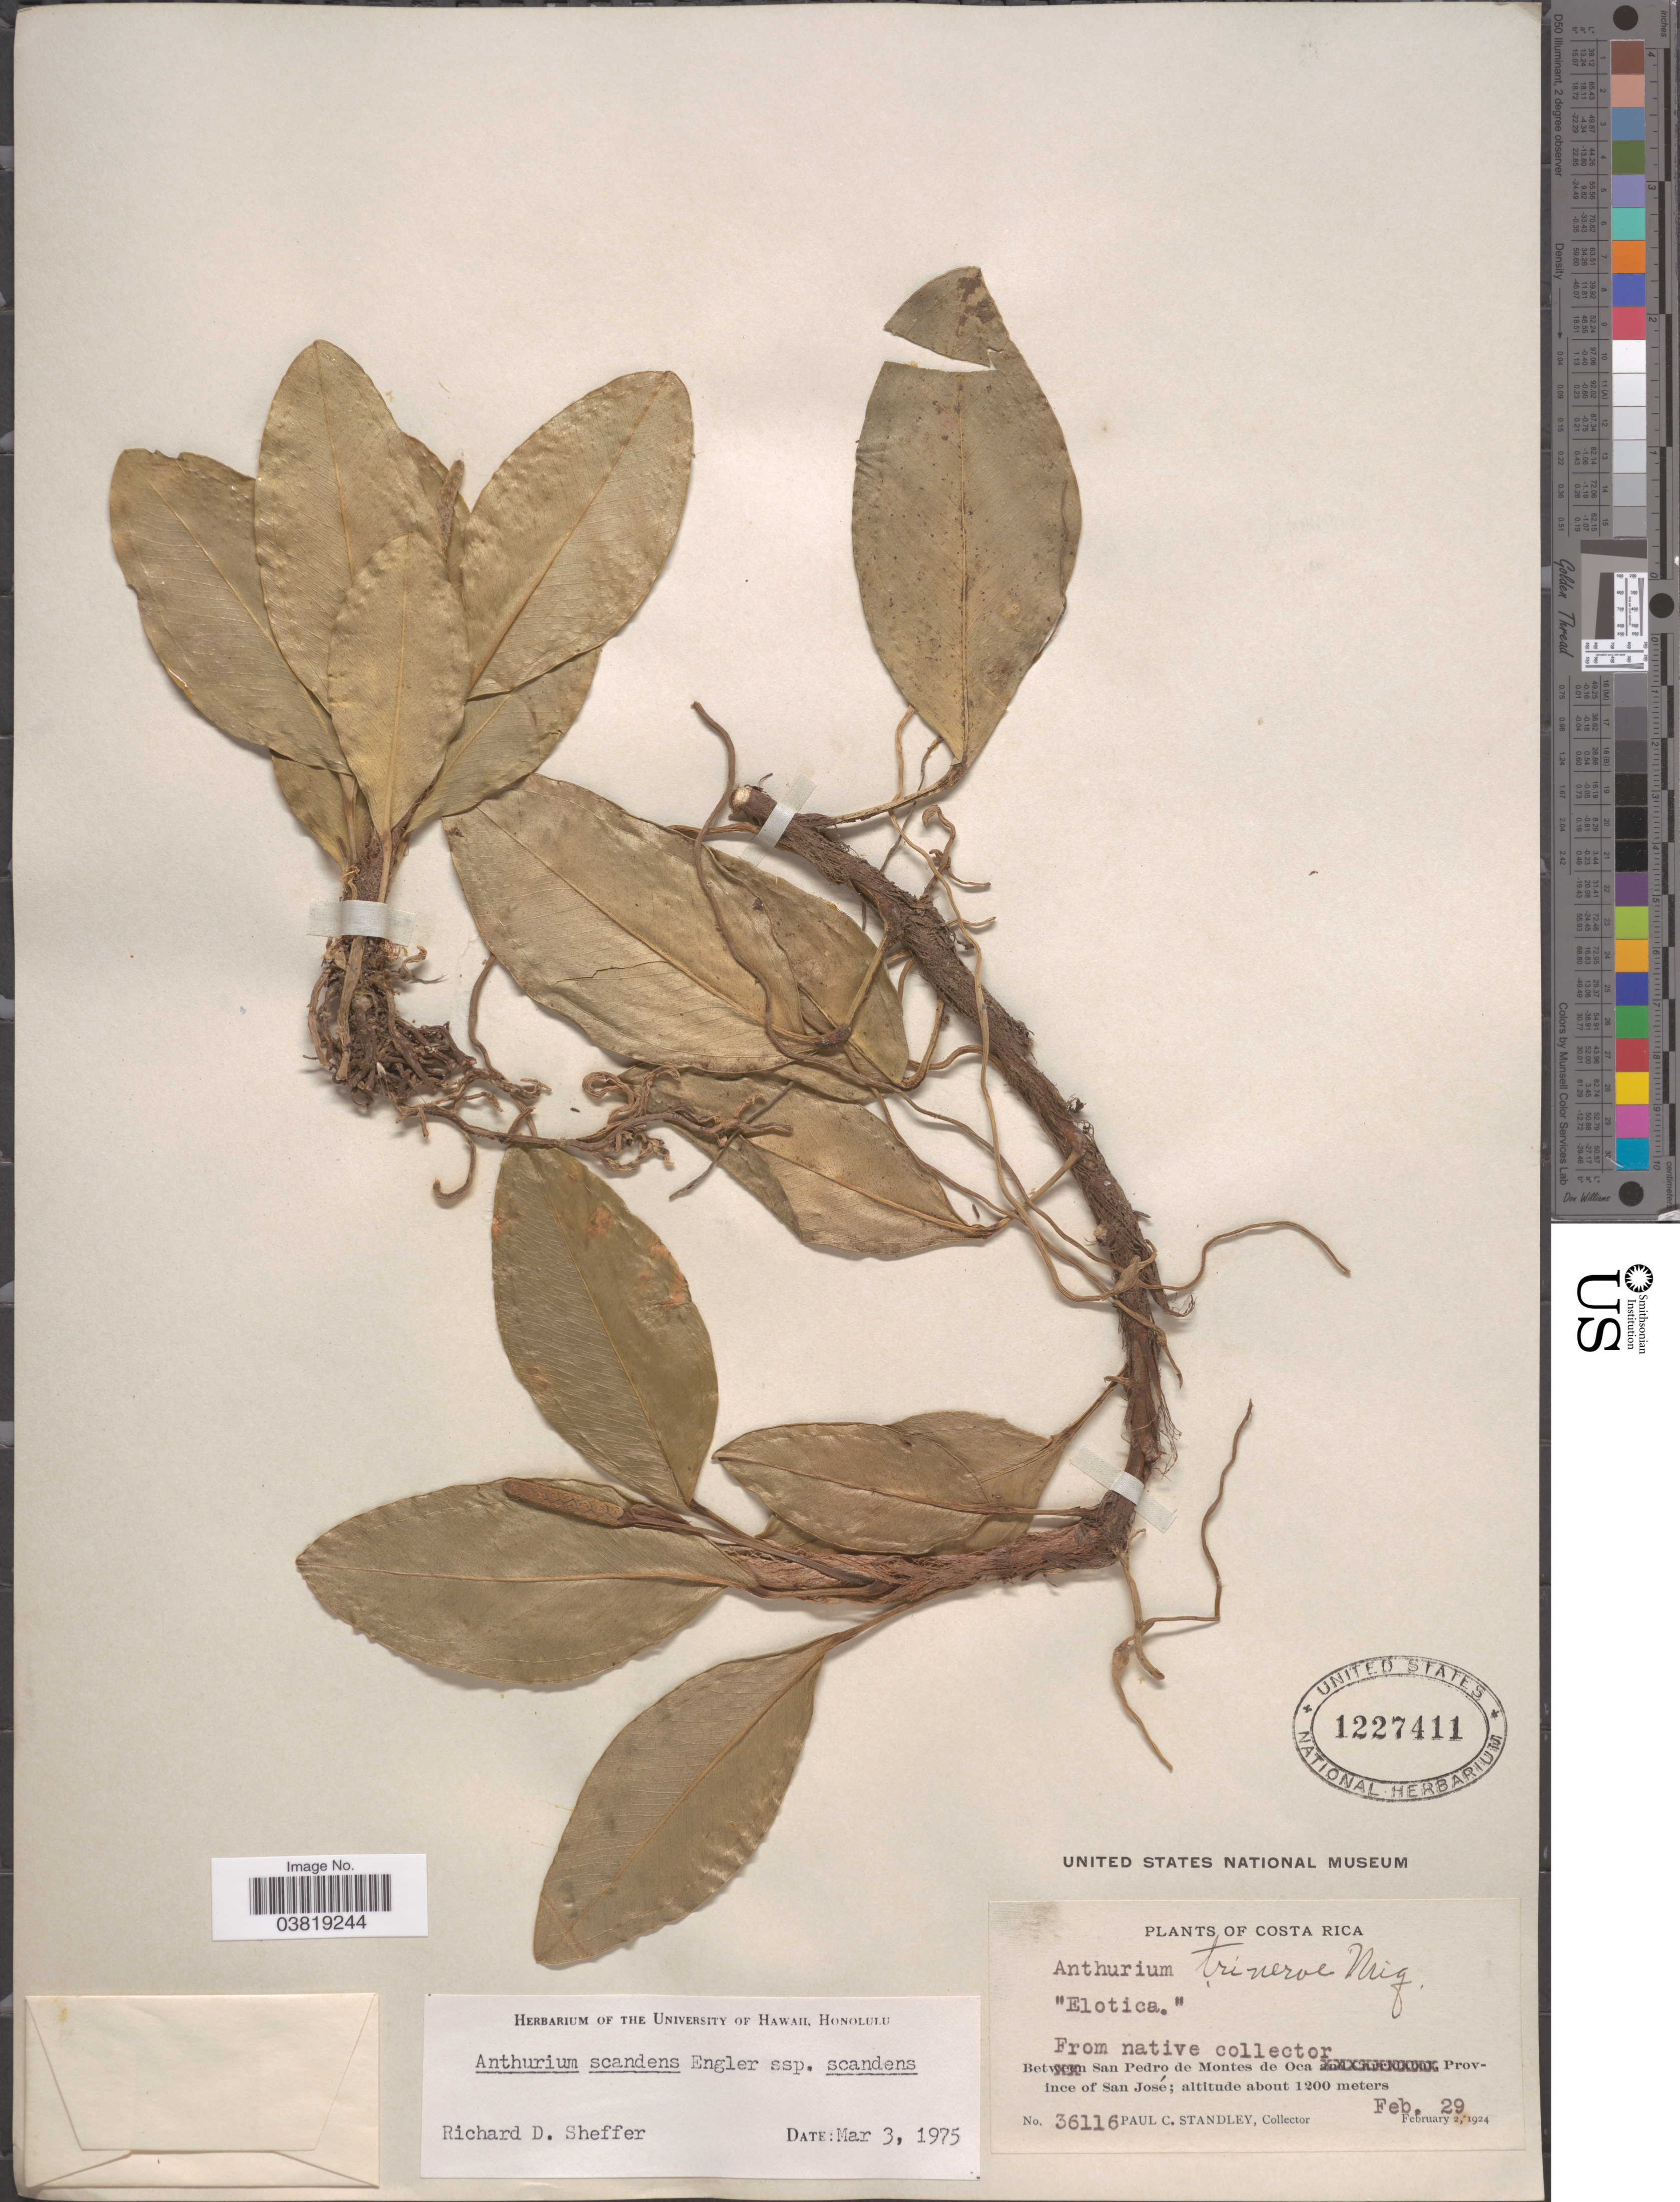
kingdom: Plantae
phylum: Tracheophyta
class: Liliopsida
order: Alismatales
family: Araceae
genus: Anthurium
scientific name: Anthurium scandens var. scandens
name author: (Aubl.) Engl.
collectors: P. C. Standley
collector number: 36116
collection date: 1924-02-29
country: Costa Rica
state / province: San José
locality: Between [unsure placement] San Pedro de Montes de Oca.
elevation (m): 1200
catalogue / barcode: US 1227411